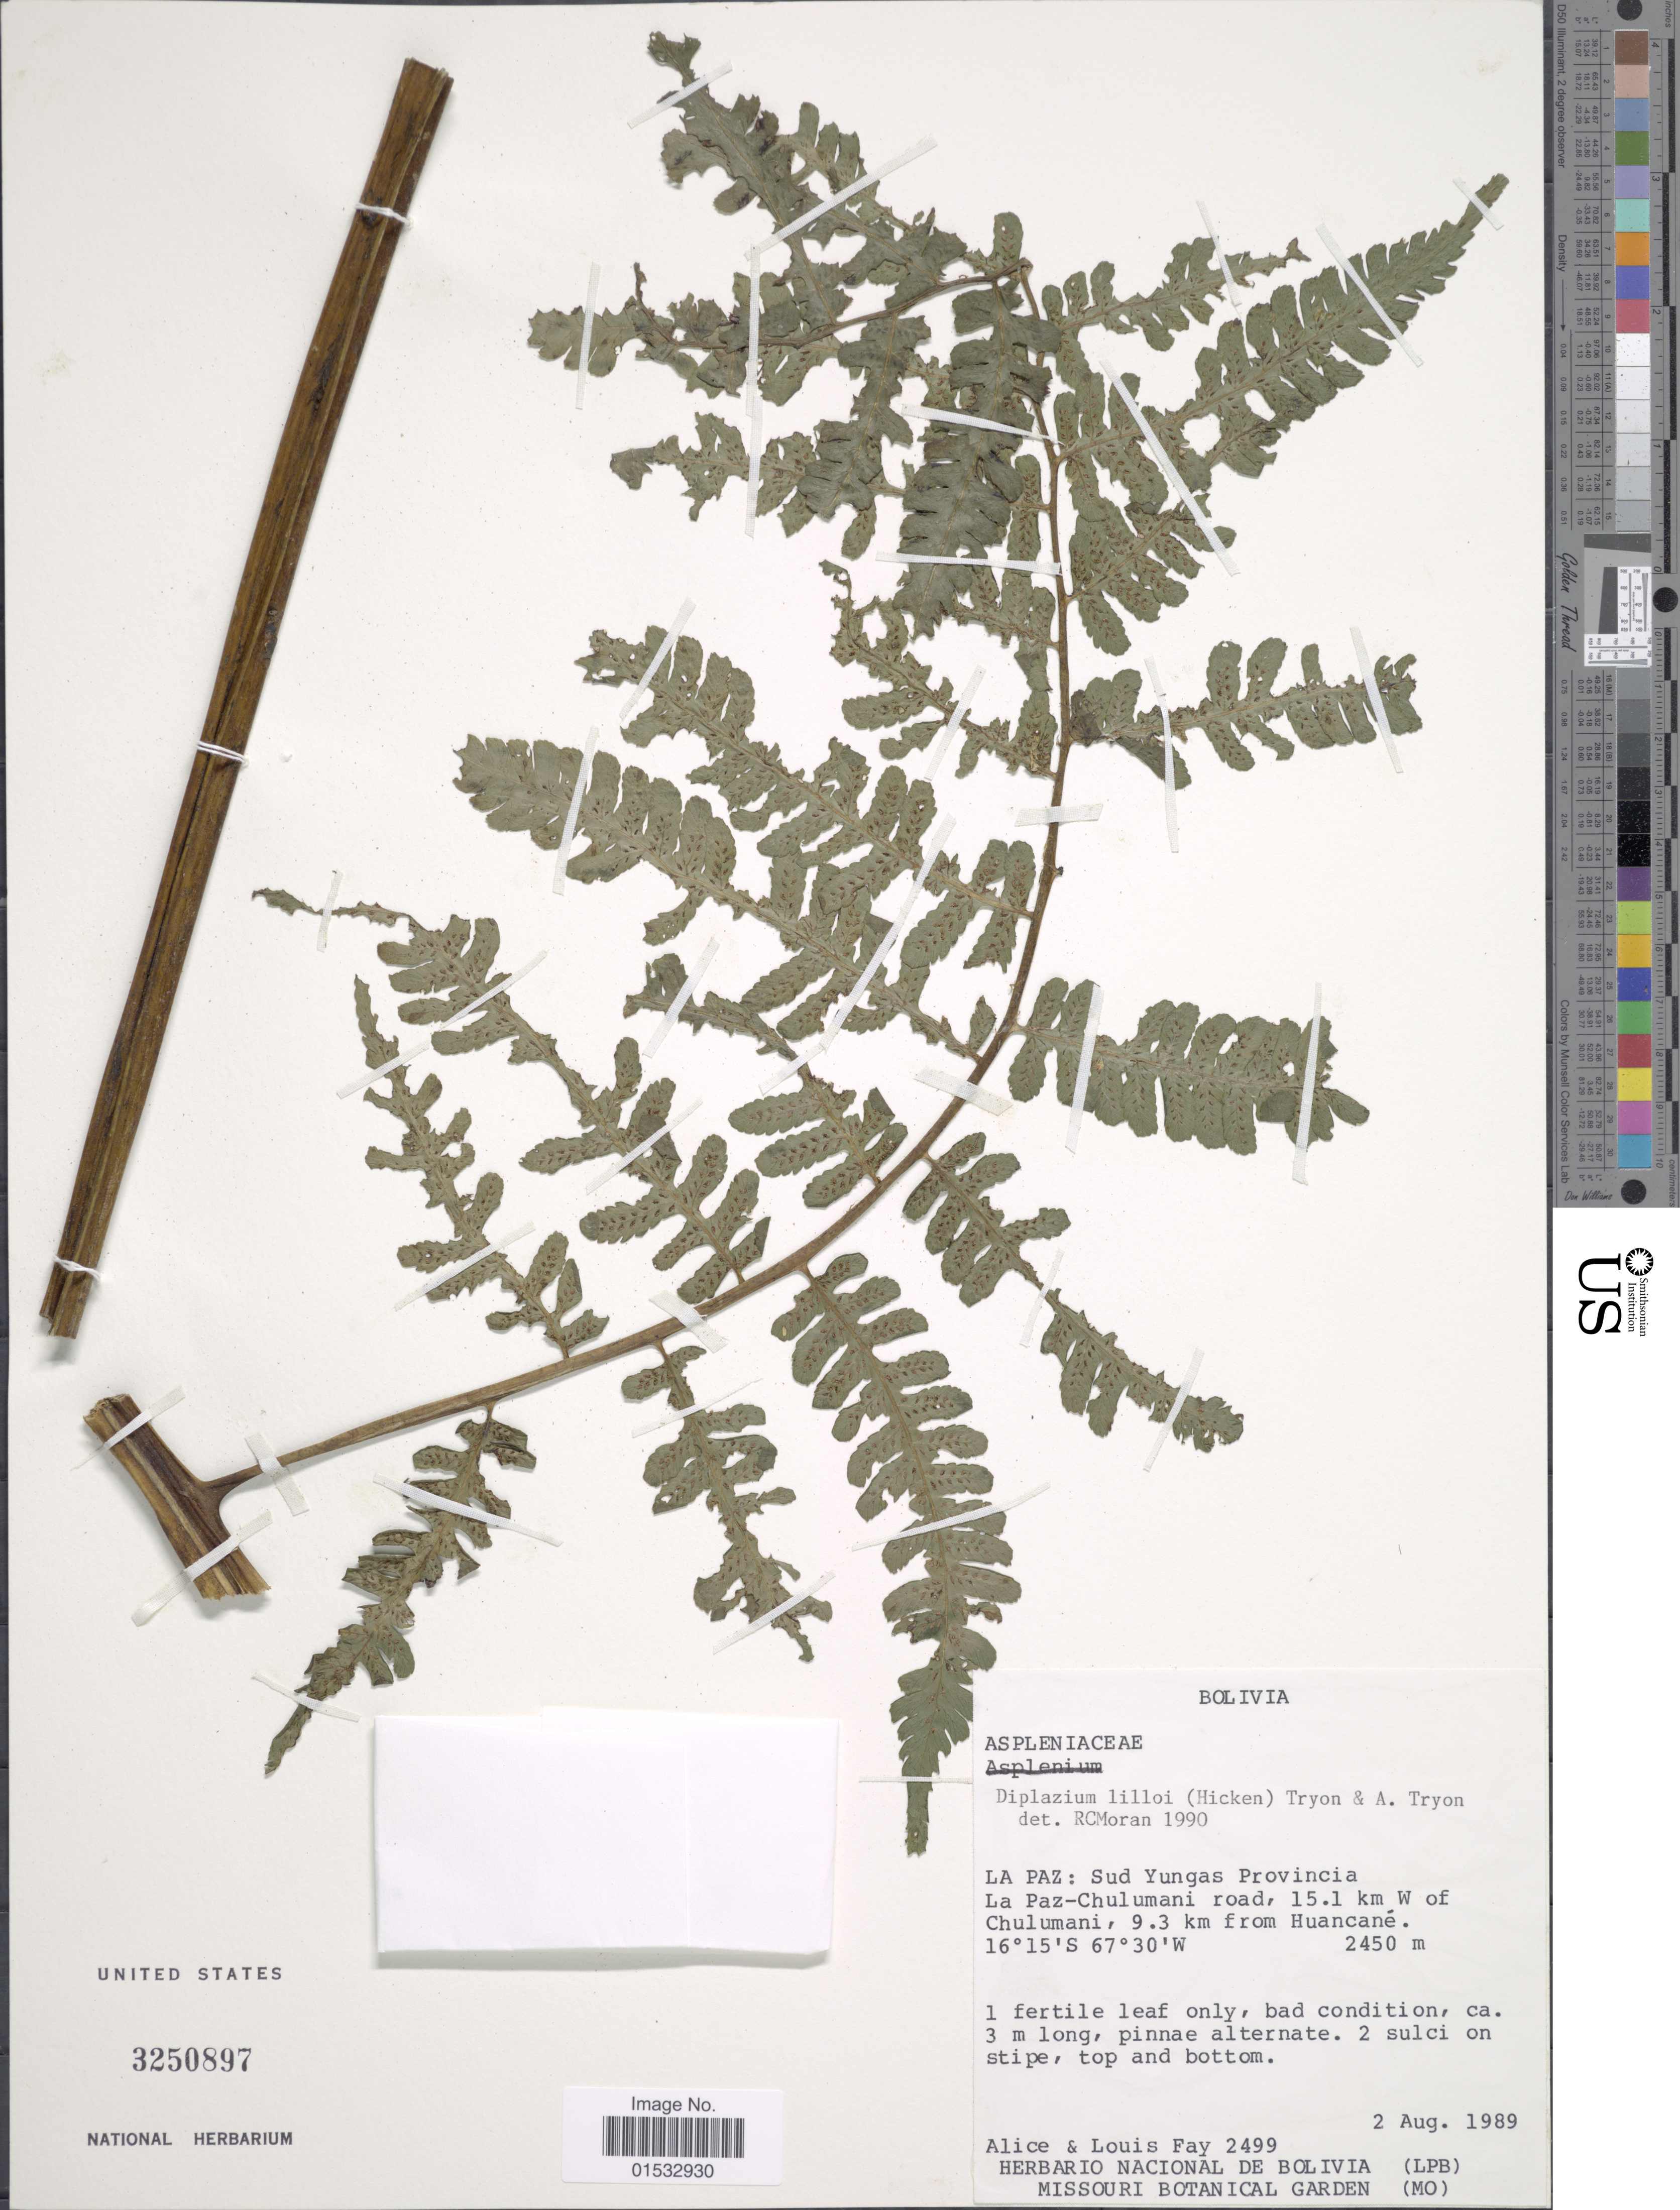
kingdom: Plantae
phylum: Tracheophyta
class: Polypodiopsida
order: Polypodiales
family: Athyriaceae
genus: Diplazium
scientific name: Diplazium lilloi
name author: (Hicken) R.M. Tryon & A.F. Tryon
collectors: A. Fay & L. Fay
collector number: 2499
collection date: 1989-08-02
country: Bolivia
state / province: La Paz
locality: Sud Yungas Provincia, La Paz- Chulumani road, 15.1 km W of Chulumani, 9.3 km from Huancané.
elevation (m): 2450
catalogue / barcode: US 3250897